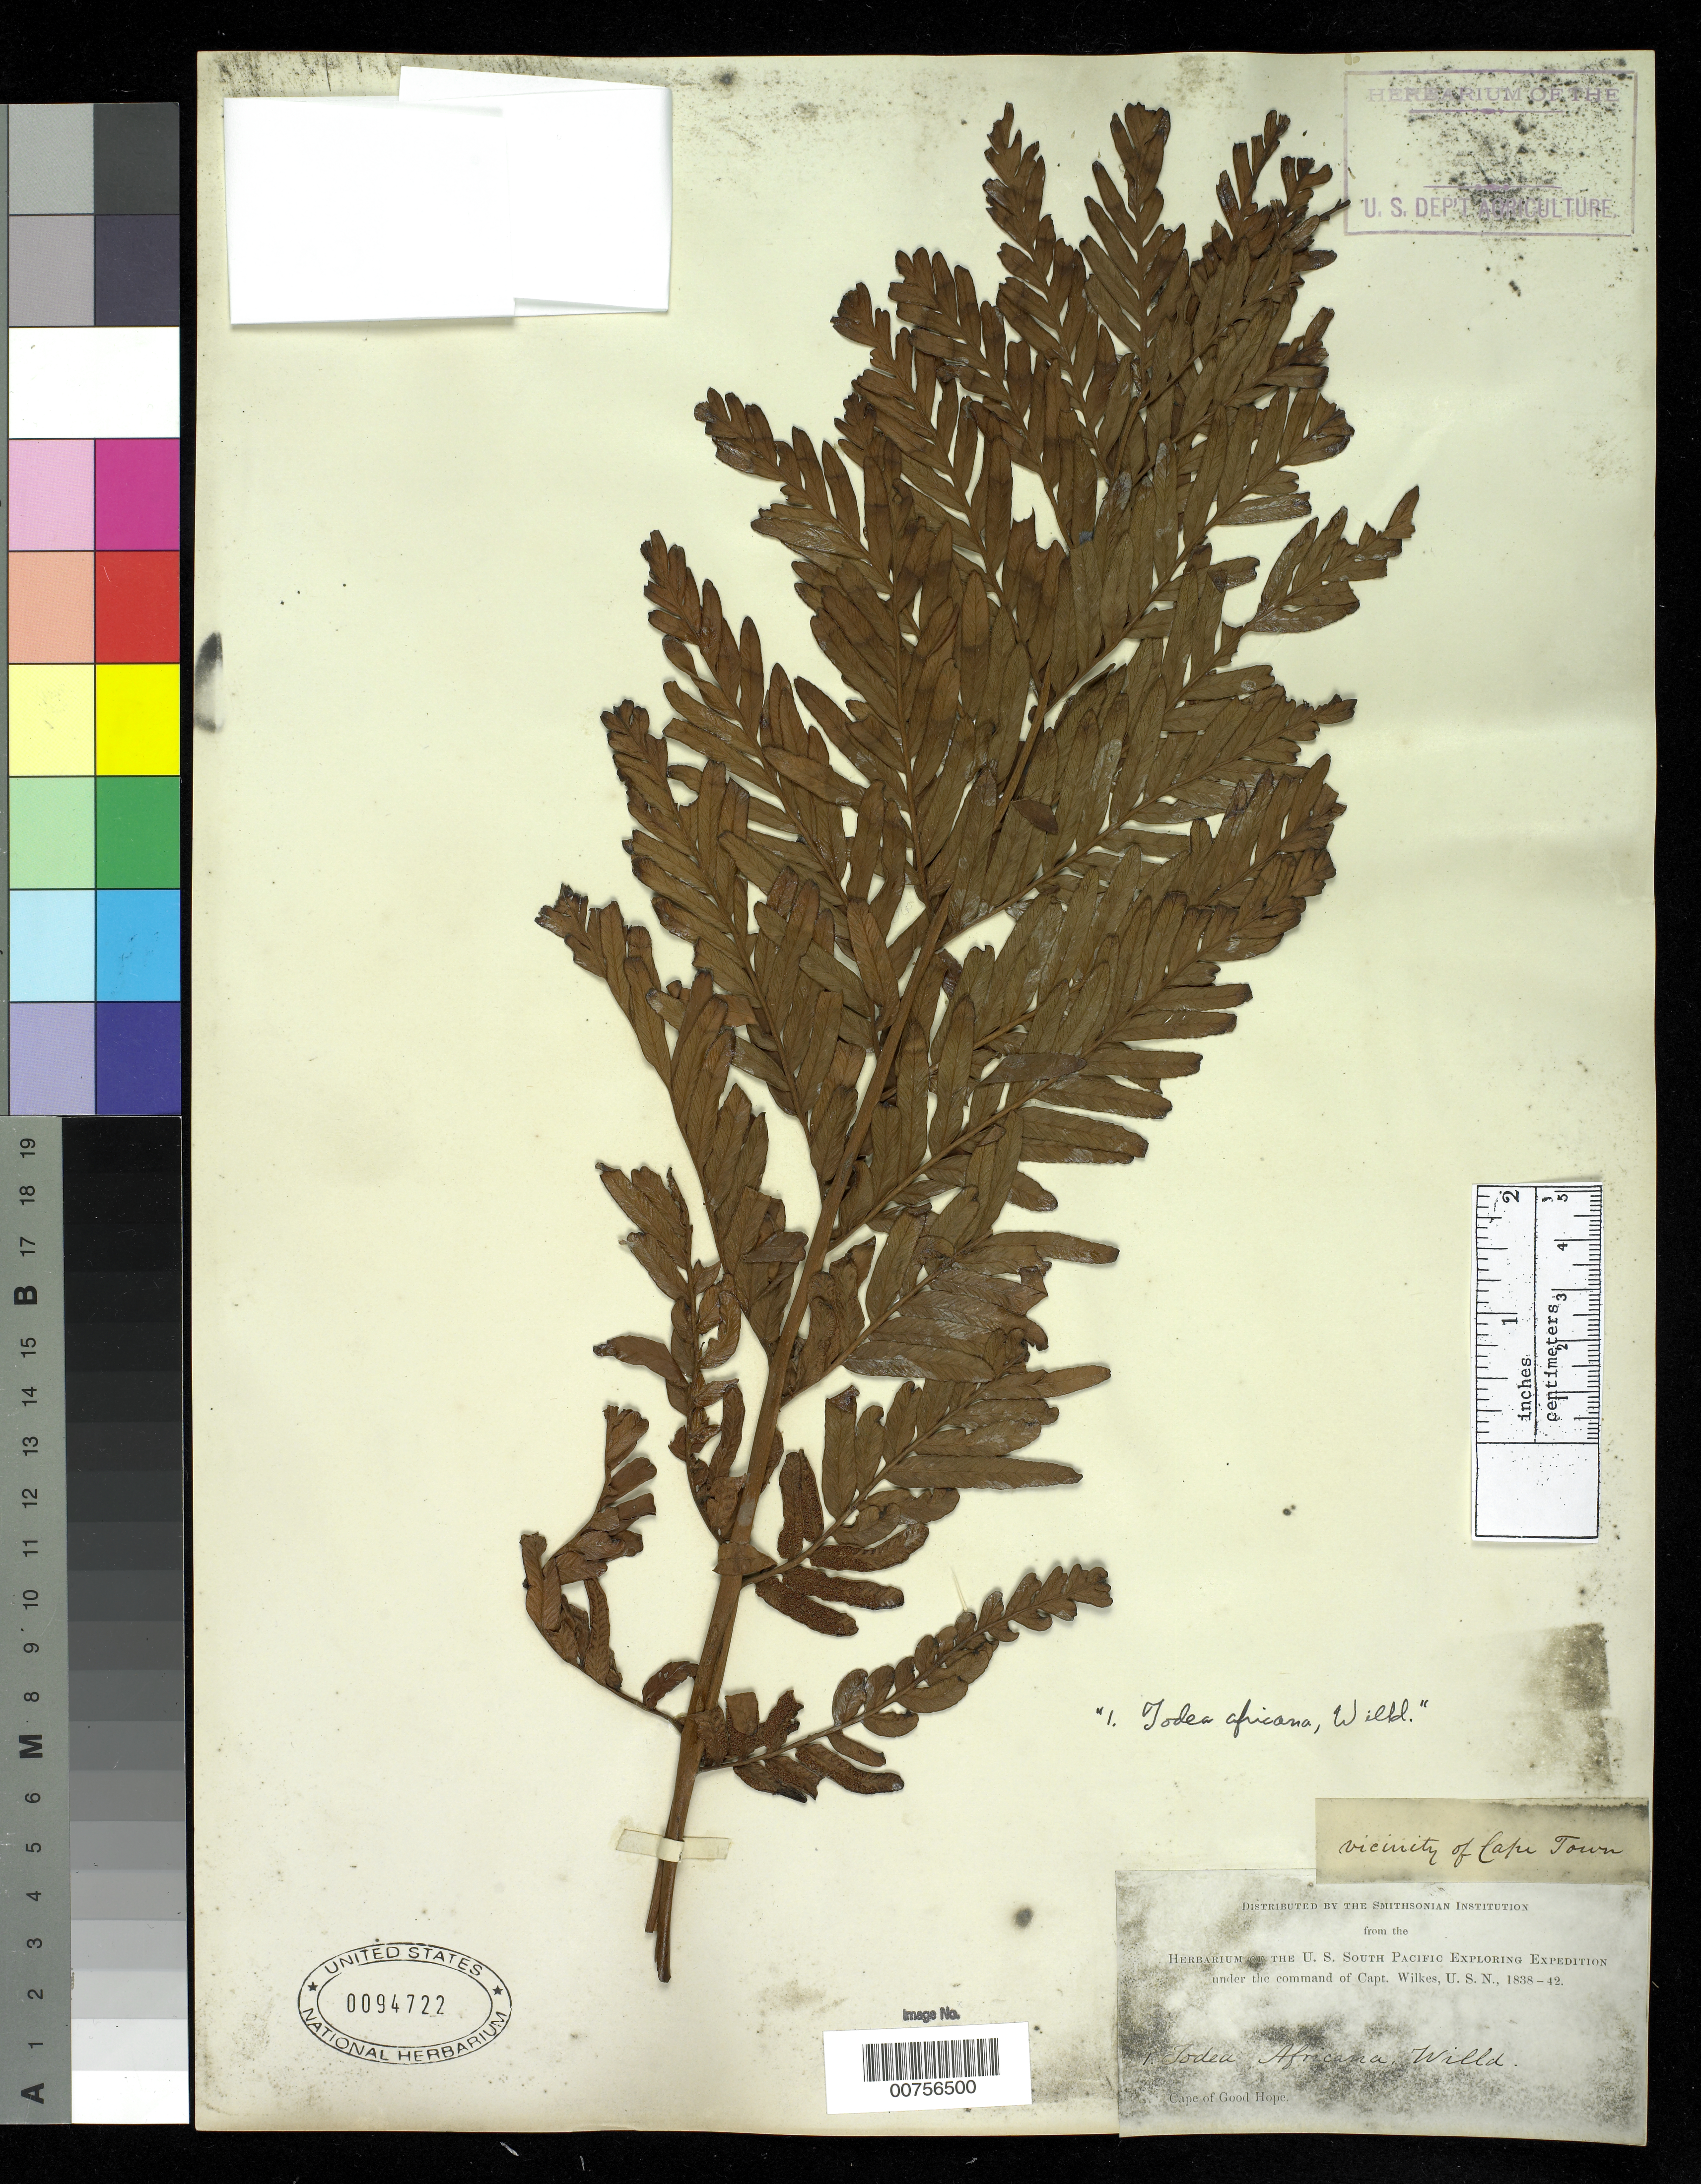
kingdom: Plantae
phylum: Tracheophyta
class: Polypodiopsida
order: Osmundales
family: Osmundaceae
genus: Todea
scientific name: Todea barbara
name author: T. Moore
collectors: Wilkes Explor. Exped.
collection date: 1838/1842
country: South Africa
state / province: Western Cape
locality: Cape of Good Hope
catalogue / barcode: US 94722